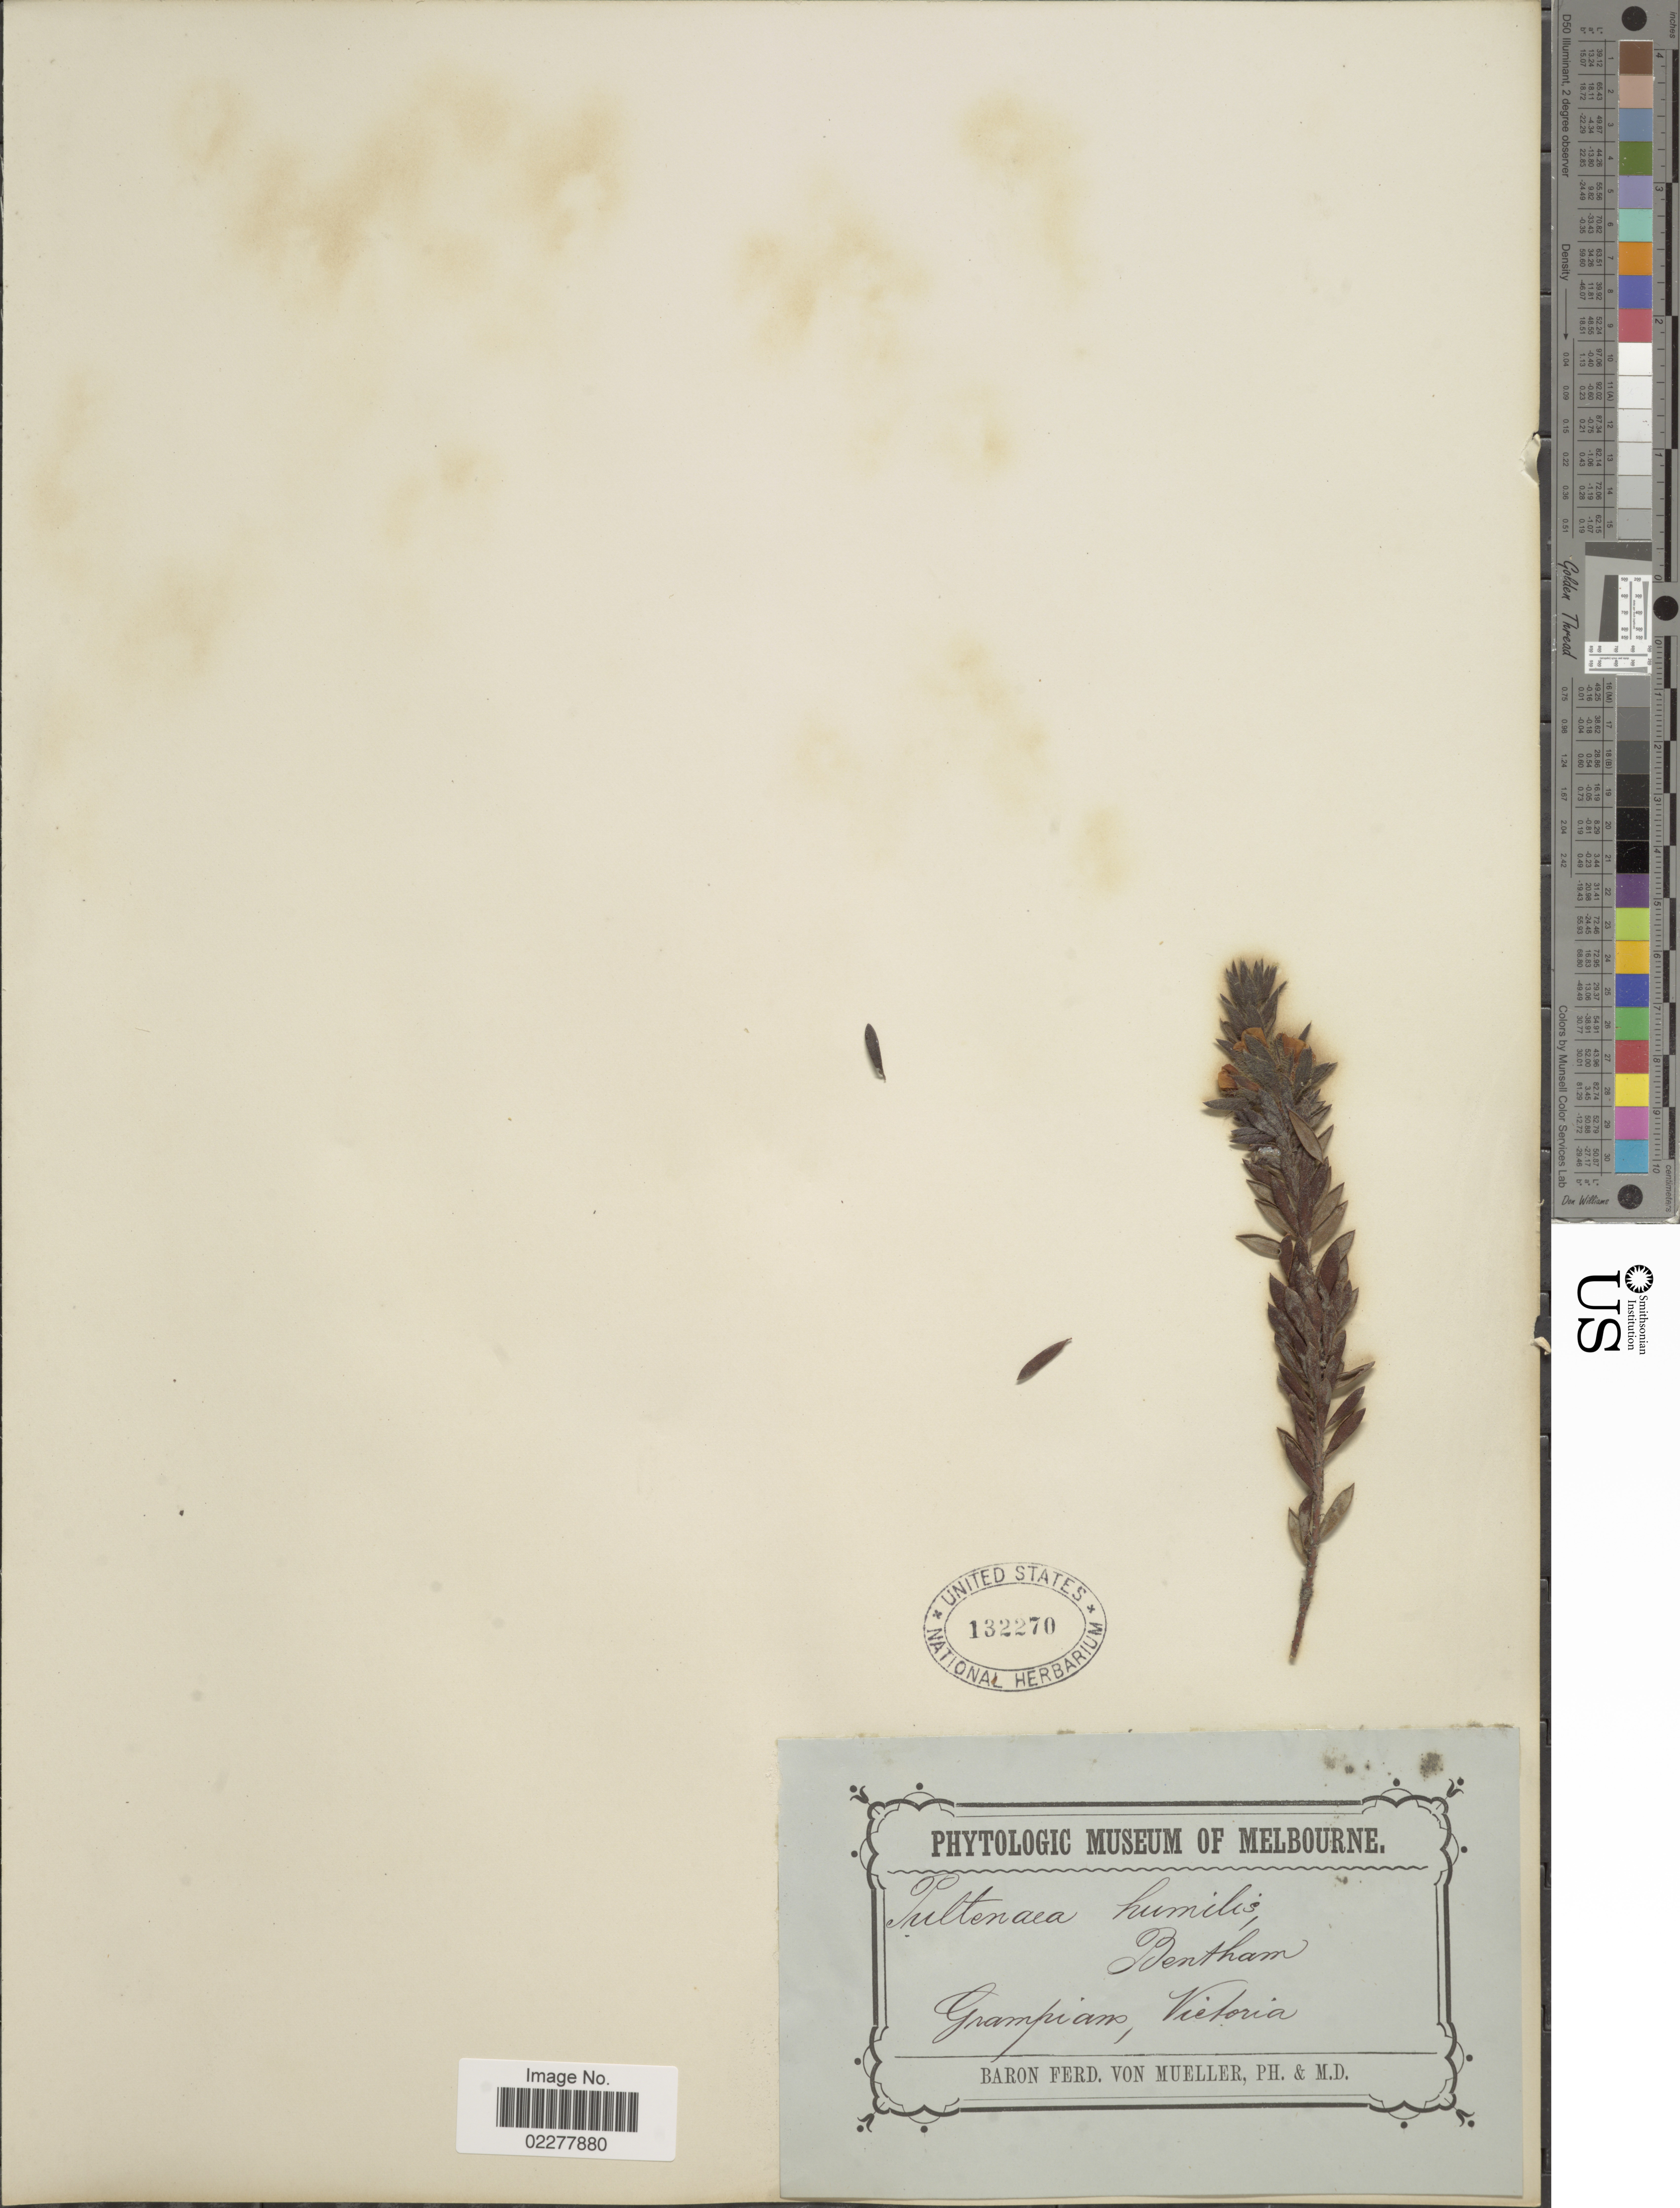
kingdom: Plantae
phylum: Tracheophyta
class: Magnoliopsida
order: Fabales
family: Fabaceae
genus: Pultenaea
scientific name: Pultenaea humilis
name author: Hook. f.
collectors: F. von Mueller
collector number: s,n.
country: Australia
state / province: Victoria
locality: Grampians, Victoria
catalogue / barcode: US 132270